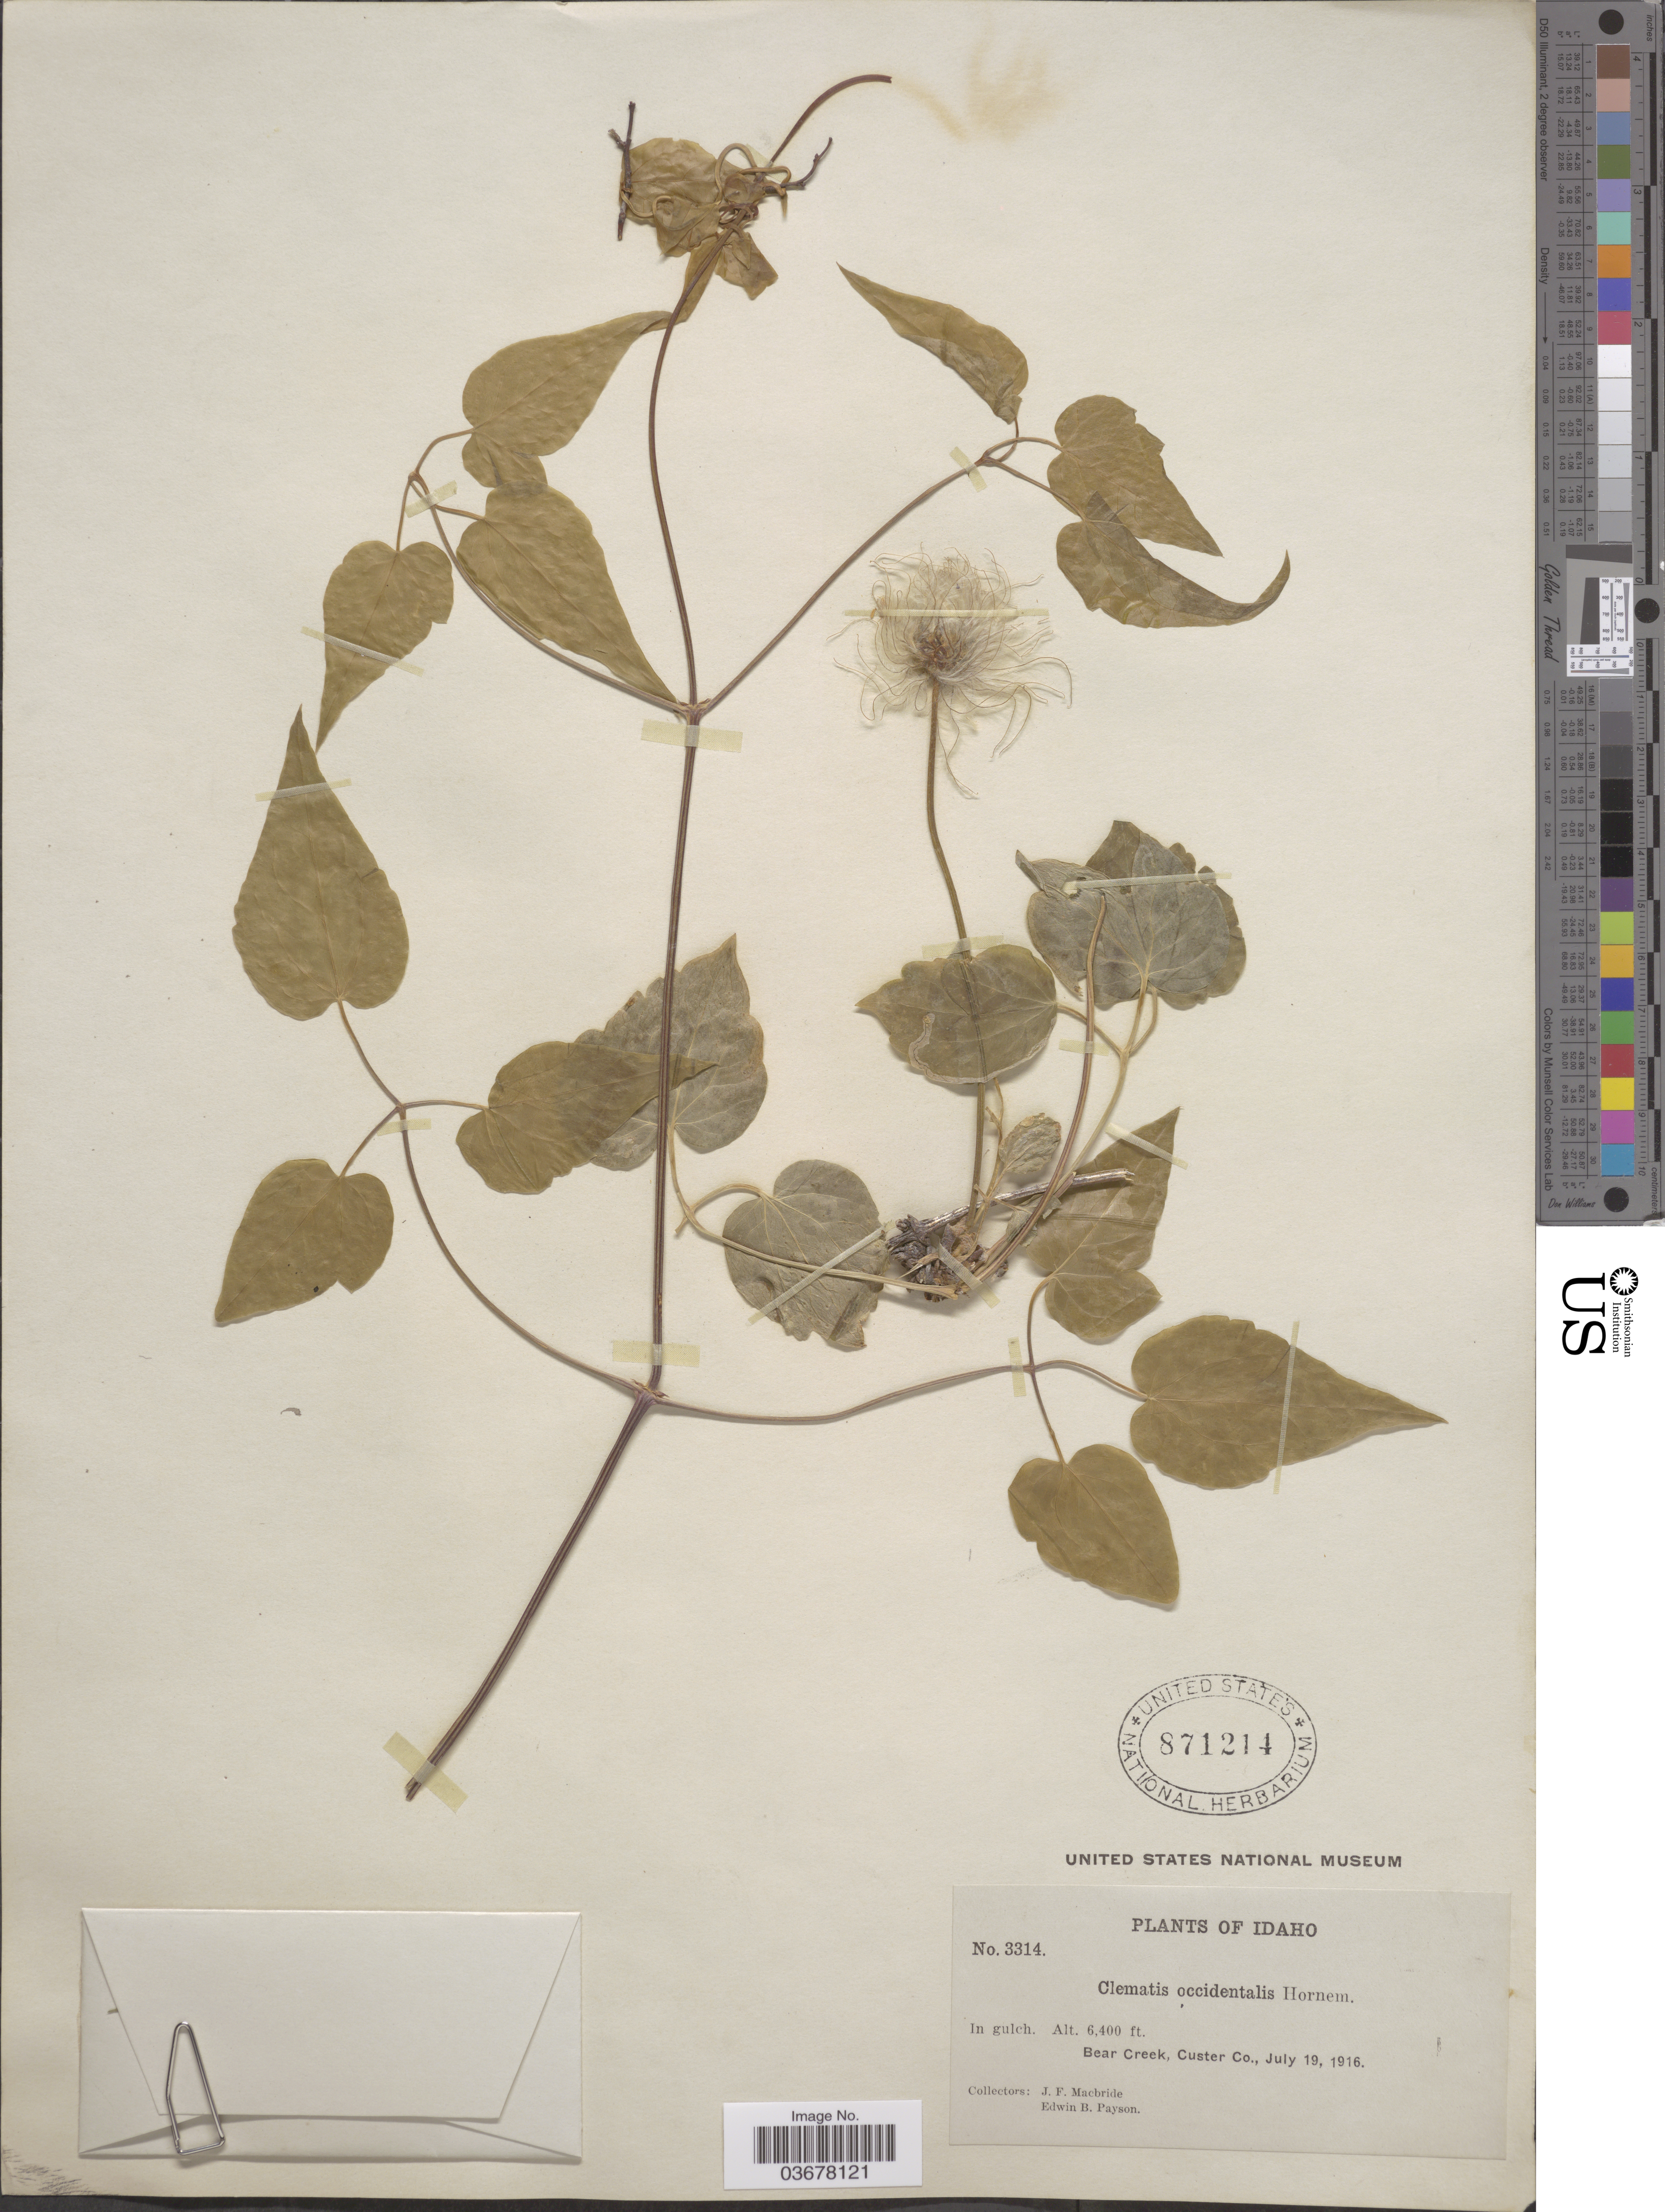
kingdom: Plantae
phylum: Tracheophyta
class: Magnoliopsida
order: Ranunculales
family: Ranunculaceae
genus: Clematis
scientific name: Clematis occidentalis var. grosseserrata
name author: (Rydb.) J.S. Pringle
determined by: Strong, M. T., (US), Smithsonian Institution - National Museum of Natural History (UNITED STATES)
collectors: J. F. Macbride & E. B. Payson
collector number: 3314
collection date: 1916-07-19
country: United States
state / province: Idaho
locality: In gulch. Bear Creek, Custer Co.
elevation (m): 1951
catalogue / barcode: US 871214